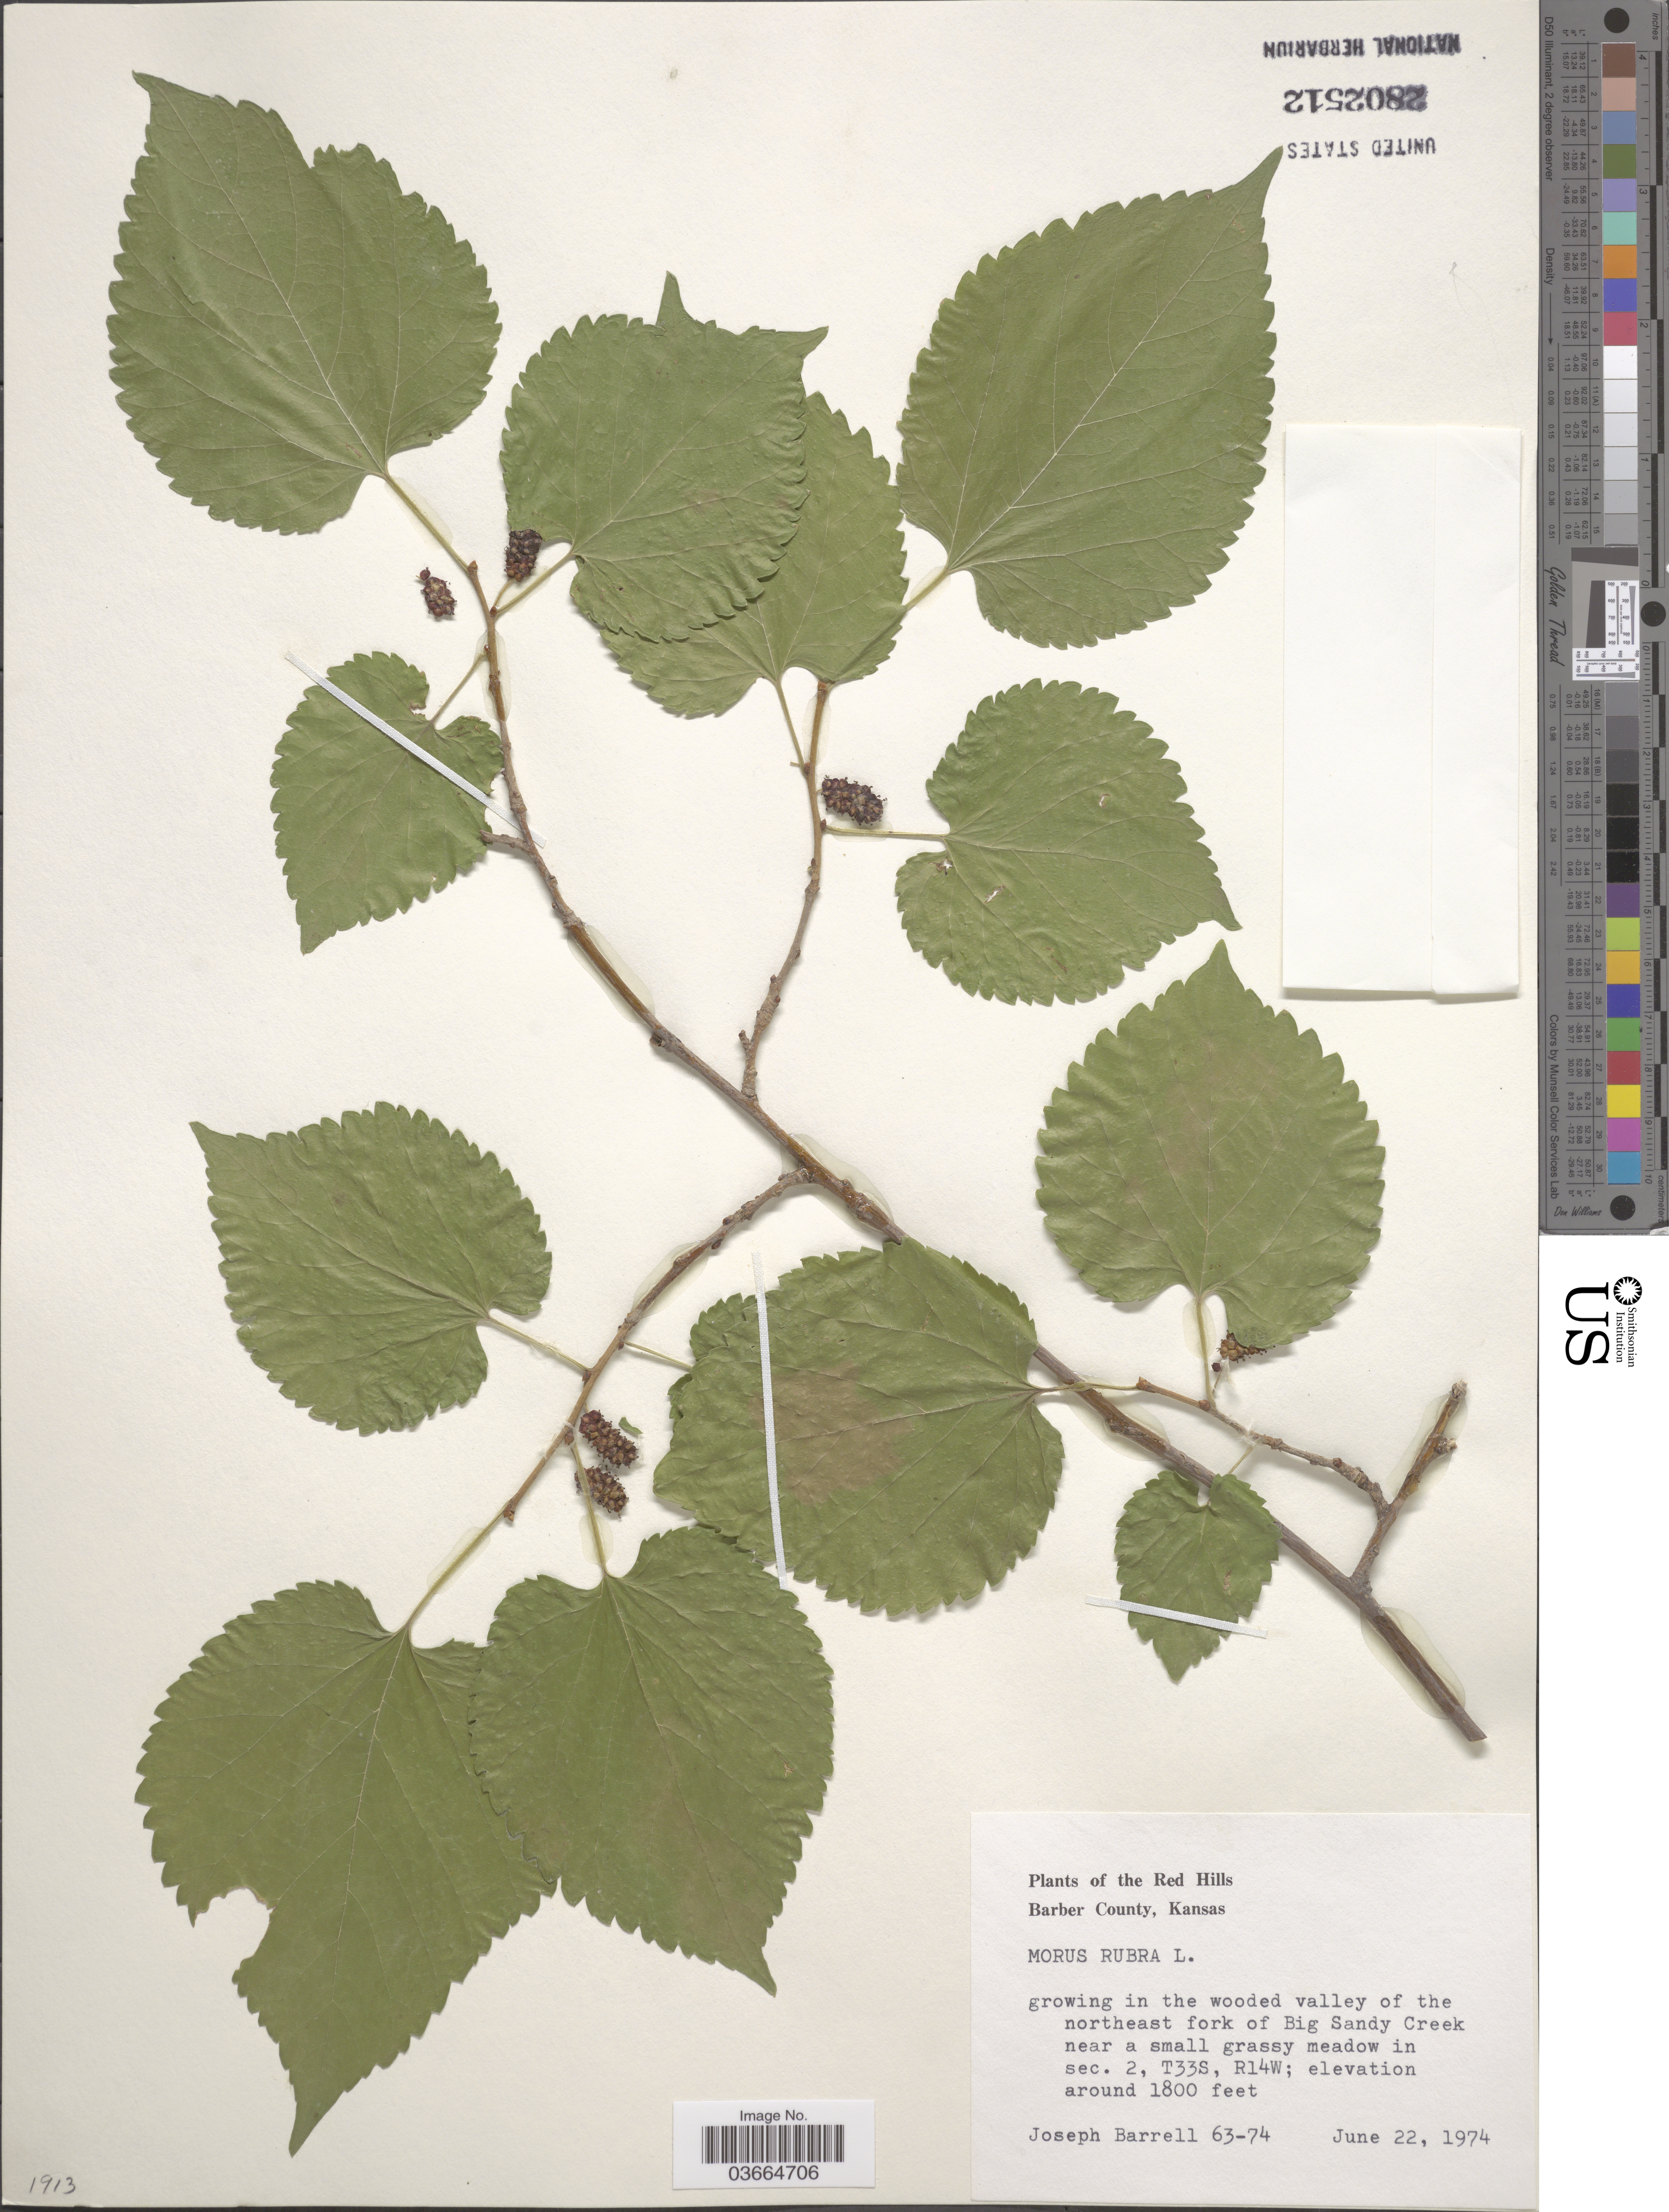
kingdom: Plantae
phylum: Tracheophyta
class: Magnoliopsida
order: Rosales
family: Moraceae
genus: Morus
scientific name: Morus rubra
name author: L.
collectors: J. Barrell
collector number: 63-74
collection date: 1974-06-22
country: United States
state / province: Kansas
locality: Red Hills, Barber County. Growing in the wooded valley of the northeast fork of Big Sandy Creek near a small grassy meadow in sec. 2, T33S, R14W.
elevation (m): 549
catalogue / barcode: US 2802512